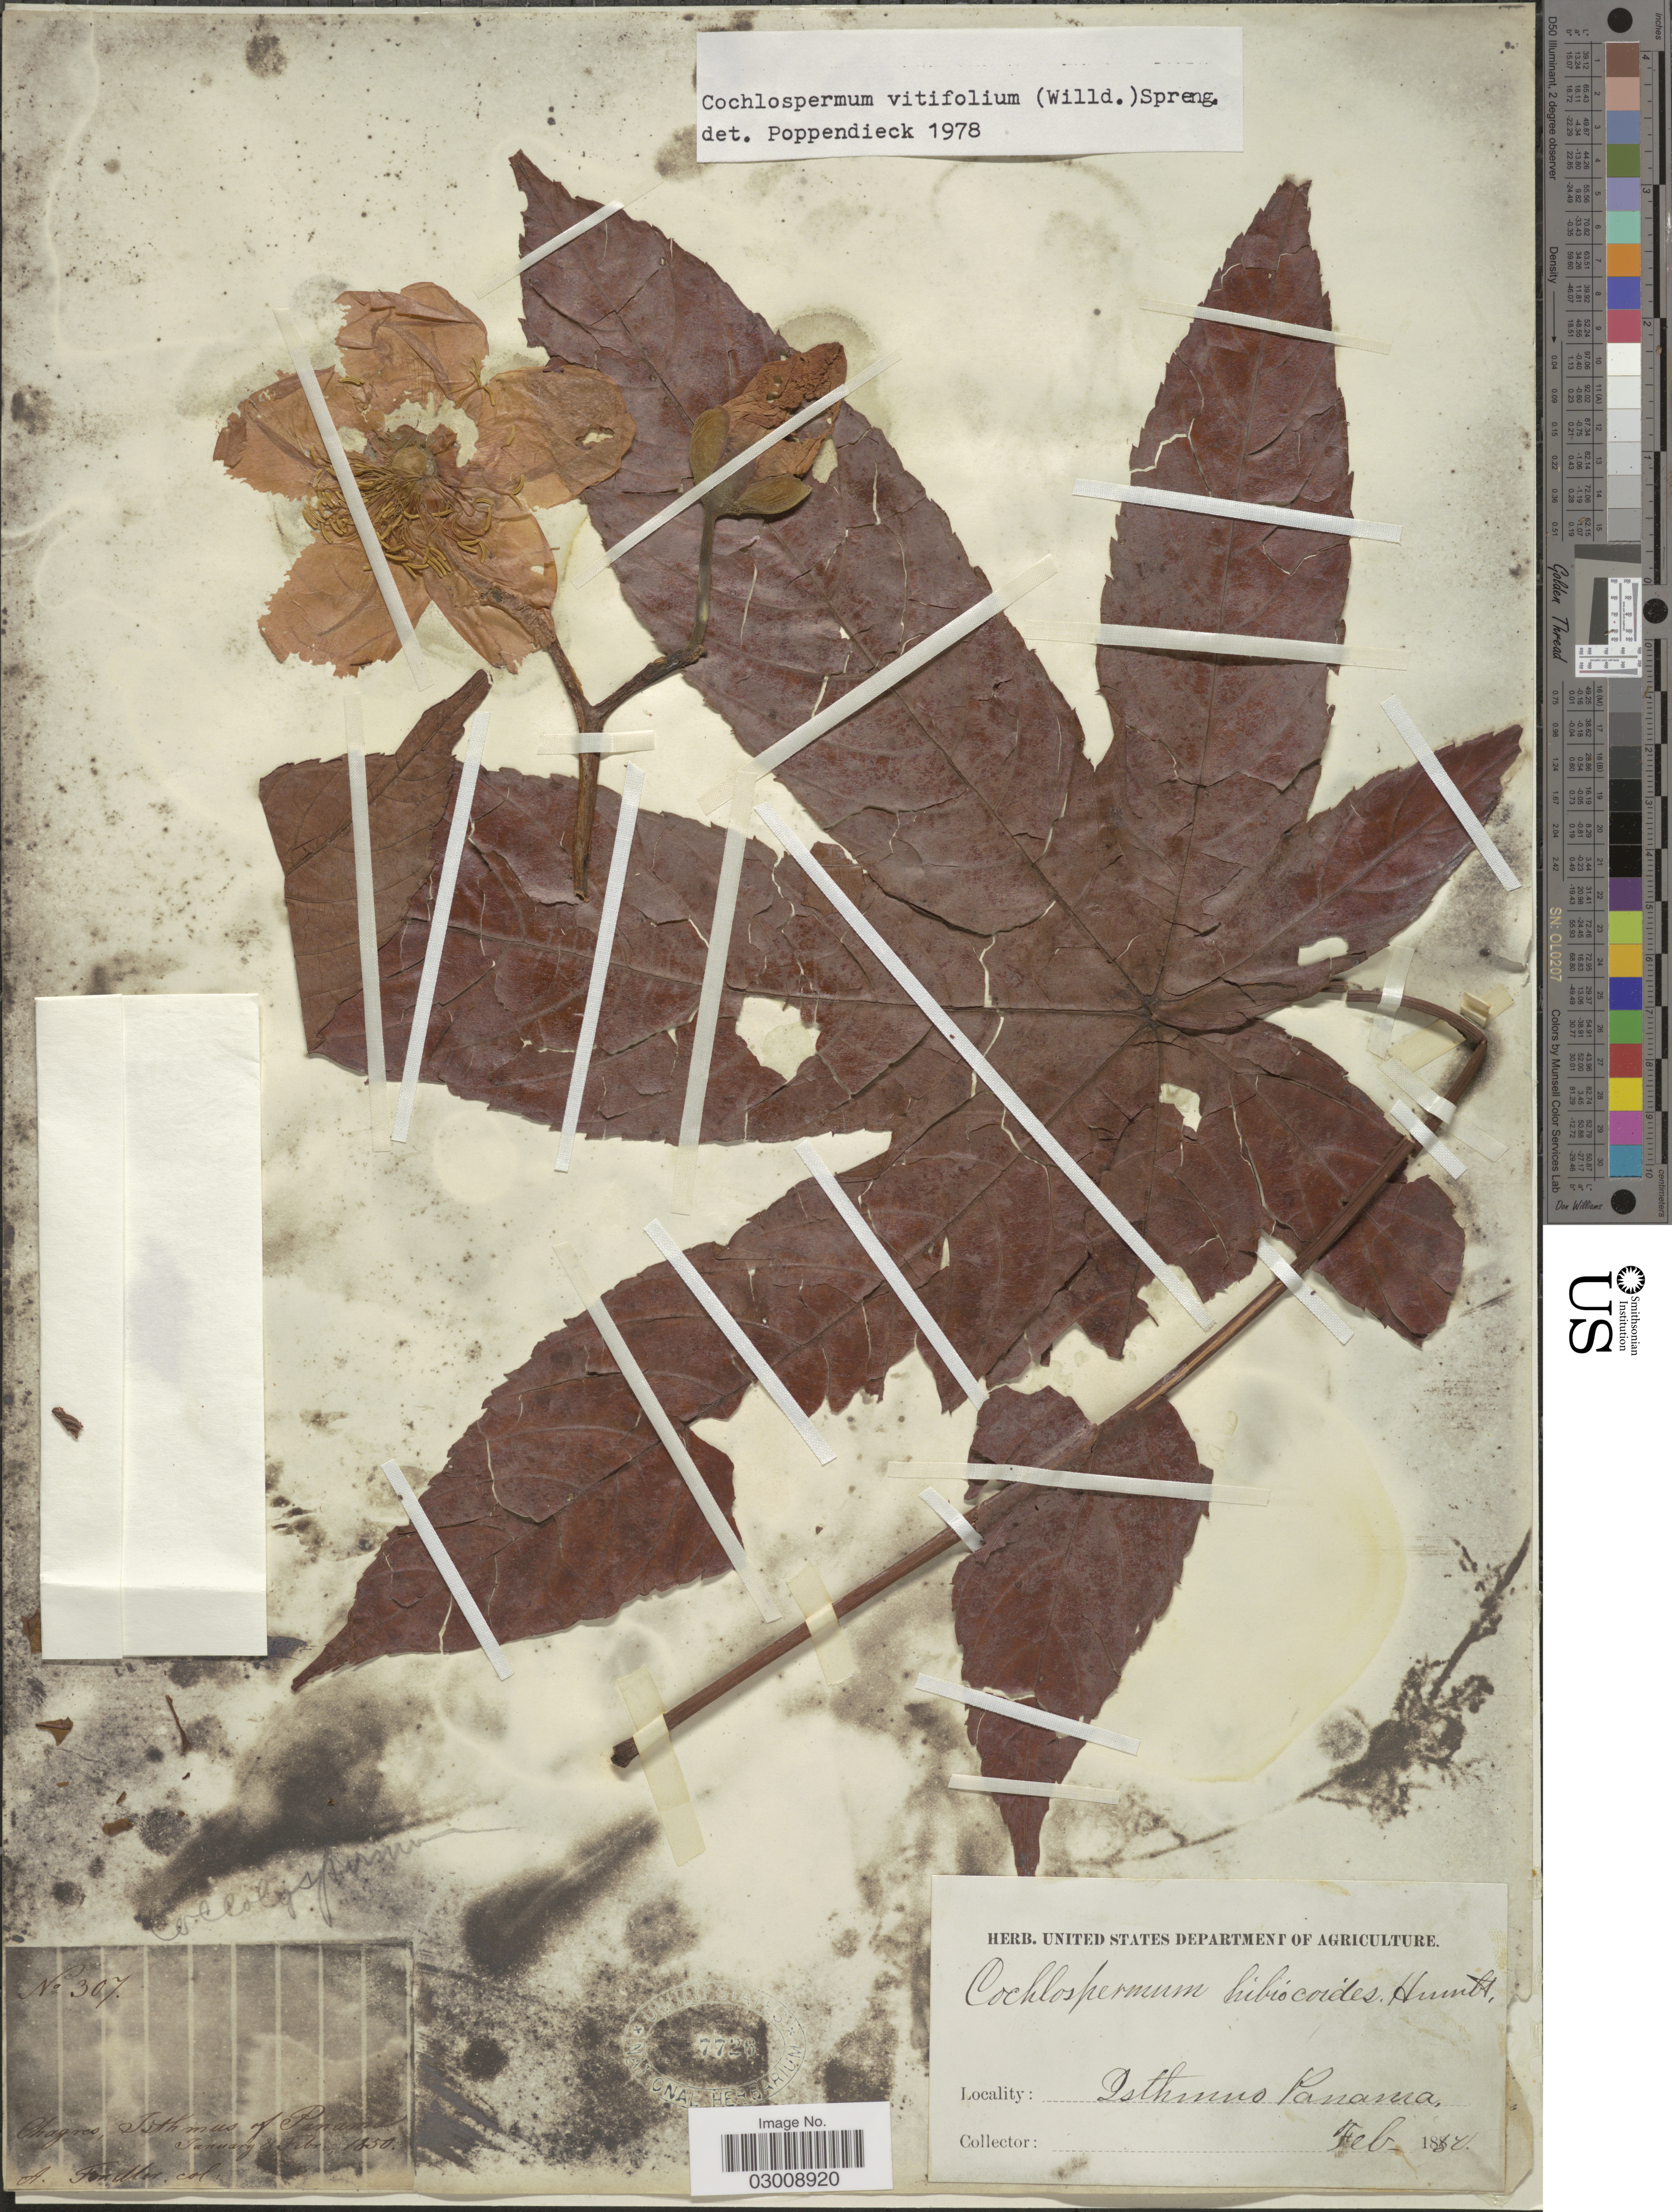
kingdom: Plantae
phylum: Tracheophyta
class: Magnoliopsida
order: Malvales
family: Cochlospermaceae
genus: Cochlospermum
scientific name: Cochlospermum vitifolium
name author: (Willd.) Spreng.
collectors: A. Fendler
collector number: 307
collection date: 1850-01/1850-02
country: Panama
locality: Chagres, Isthmus of Panama.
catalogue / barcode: US 7726